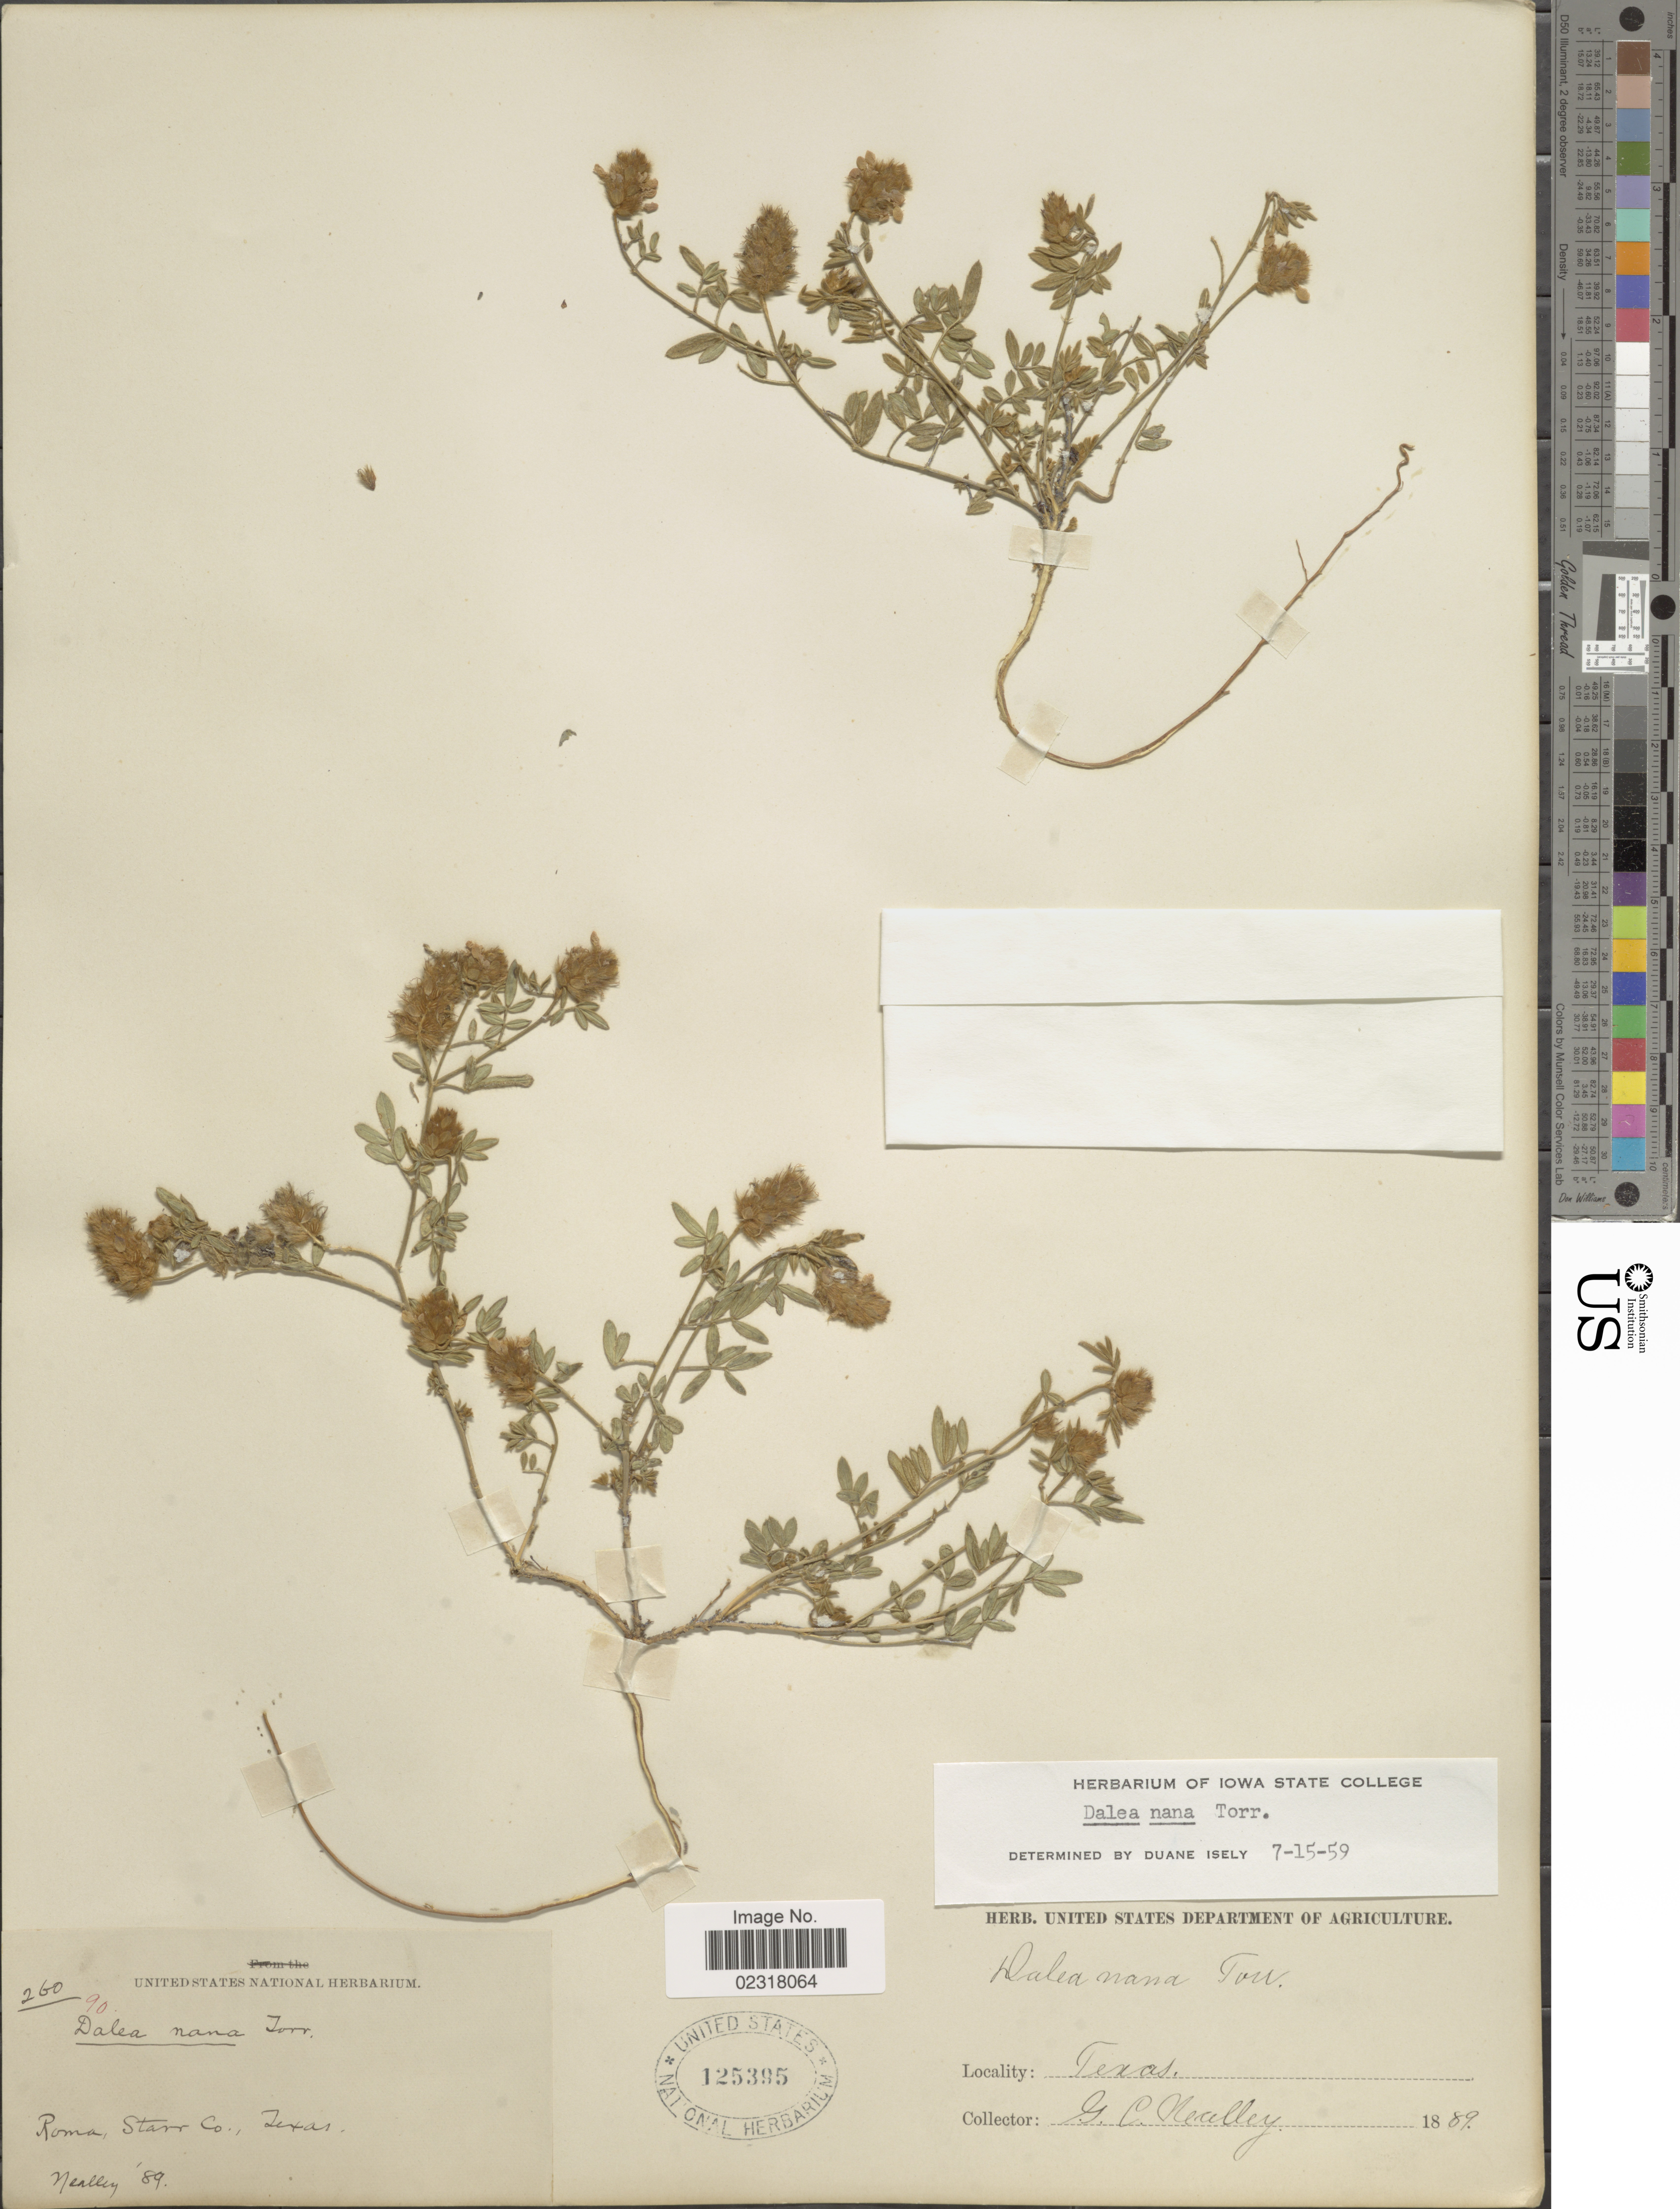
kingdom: Plantae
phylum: Tracheophyta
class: Magnoliopsida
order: Fabales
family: Fabaceae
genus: Dalea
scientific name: Dalea nana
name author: Torr. & A. Gray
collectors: G. Neally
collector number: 260/90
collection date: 1889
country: United States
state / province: Texas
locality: Roma, Starr Co.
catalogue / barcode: US 125395